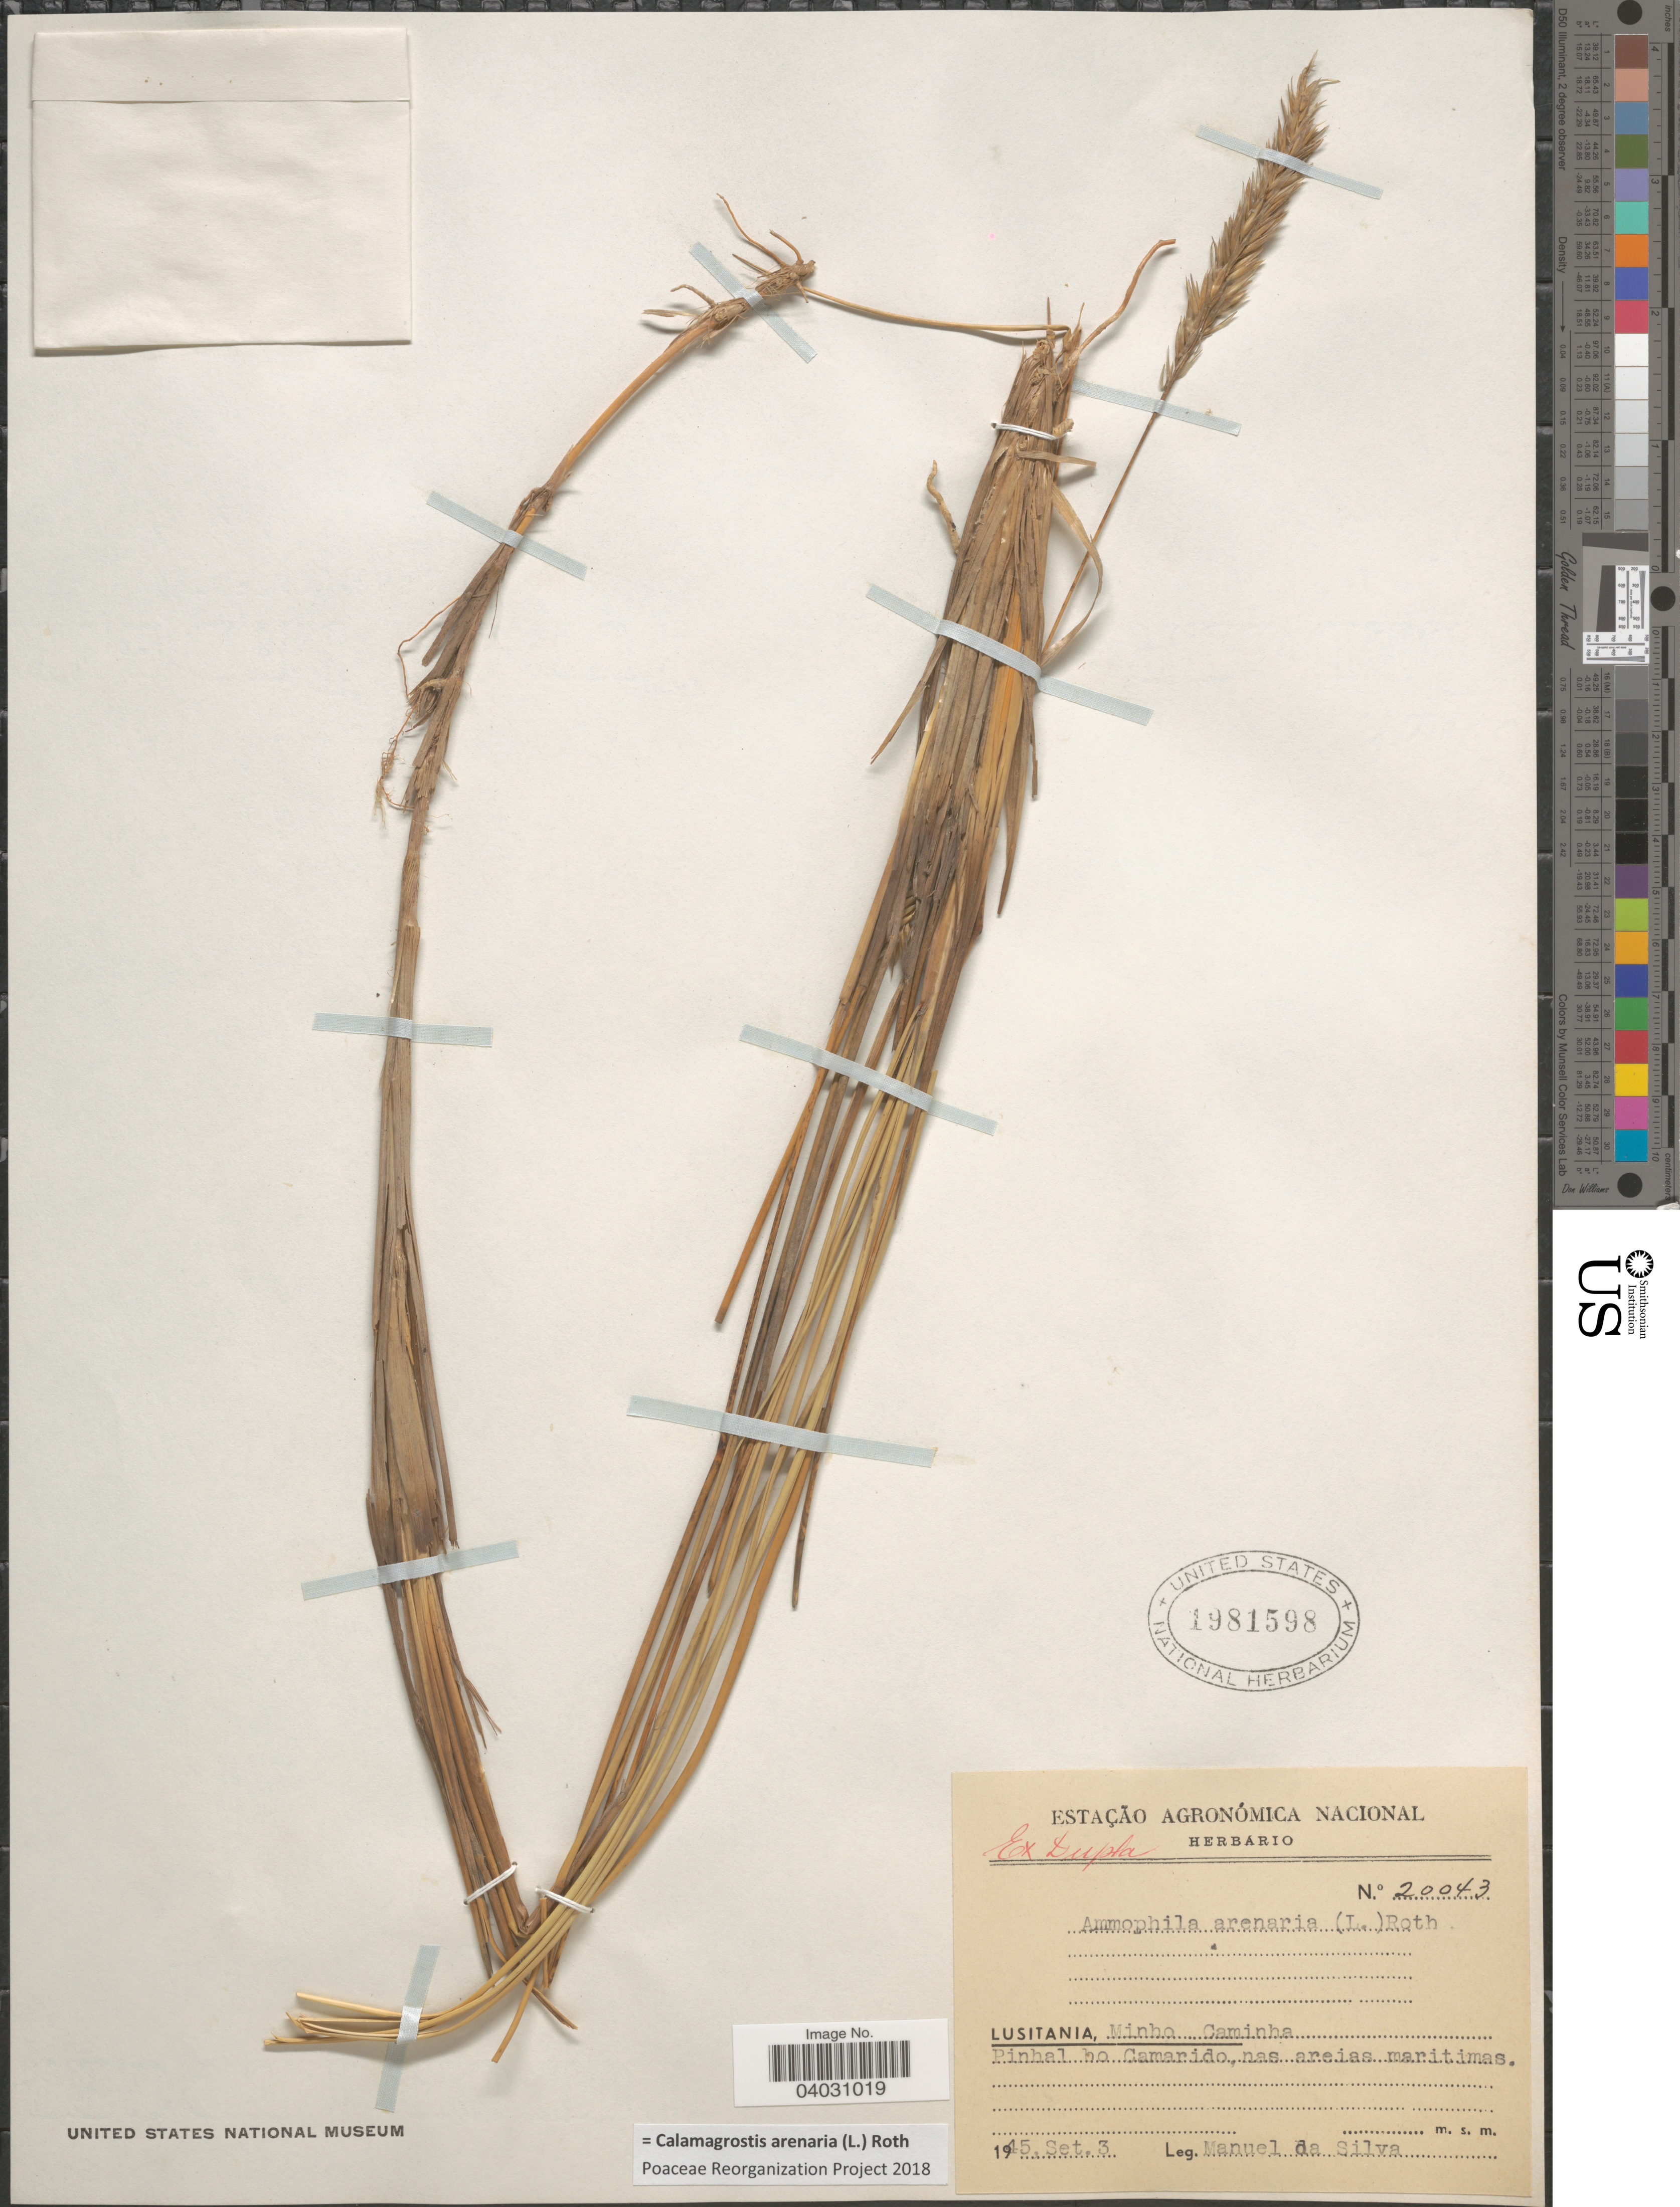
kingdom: Plantae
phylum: Tracheophyta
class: Liliopsida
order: Poales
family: Poaceae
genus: Calamagrostis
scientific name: Calamagrostis arenaria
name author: (L.) Roth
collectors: M. Da Silva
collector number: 20043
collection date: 1945-09-03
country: Portugal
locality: Lusitania, Minho Caminha. Pinhal ho Camarido, nas areias maritimas.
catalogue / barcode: US 1981598